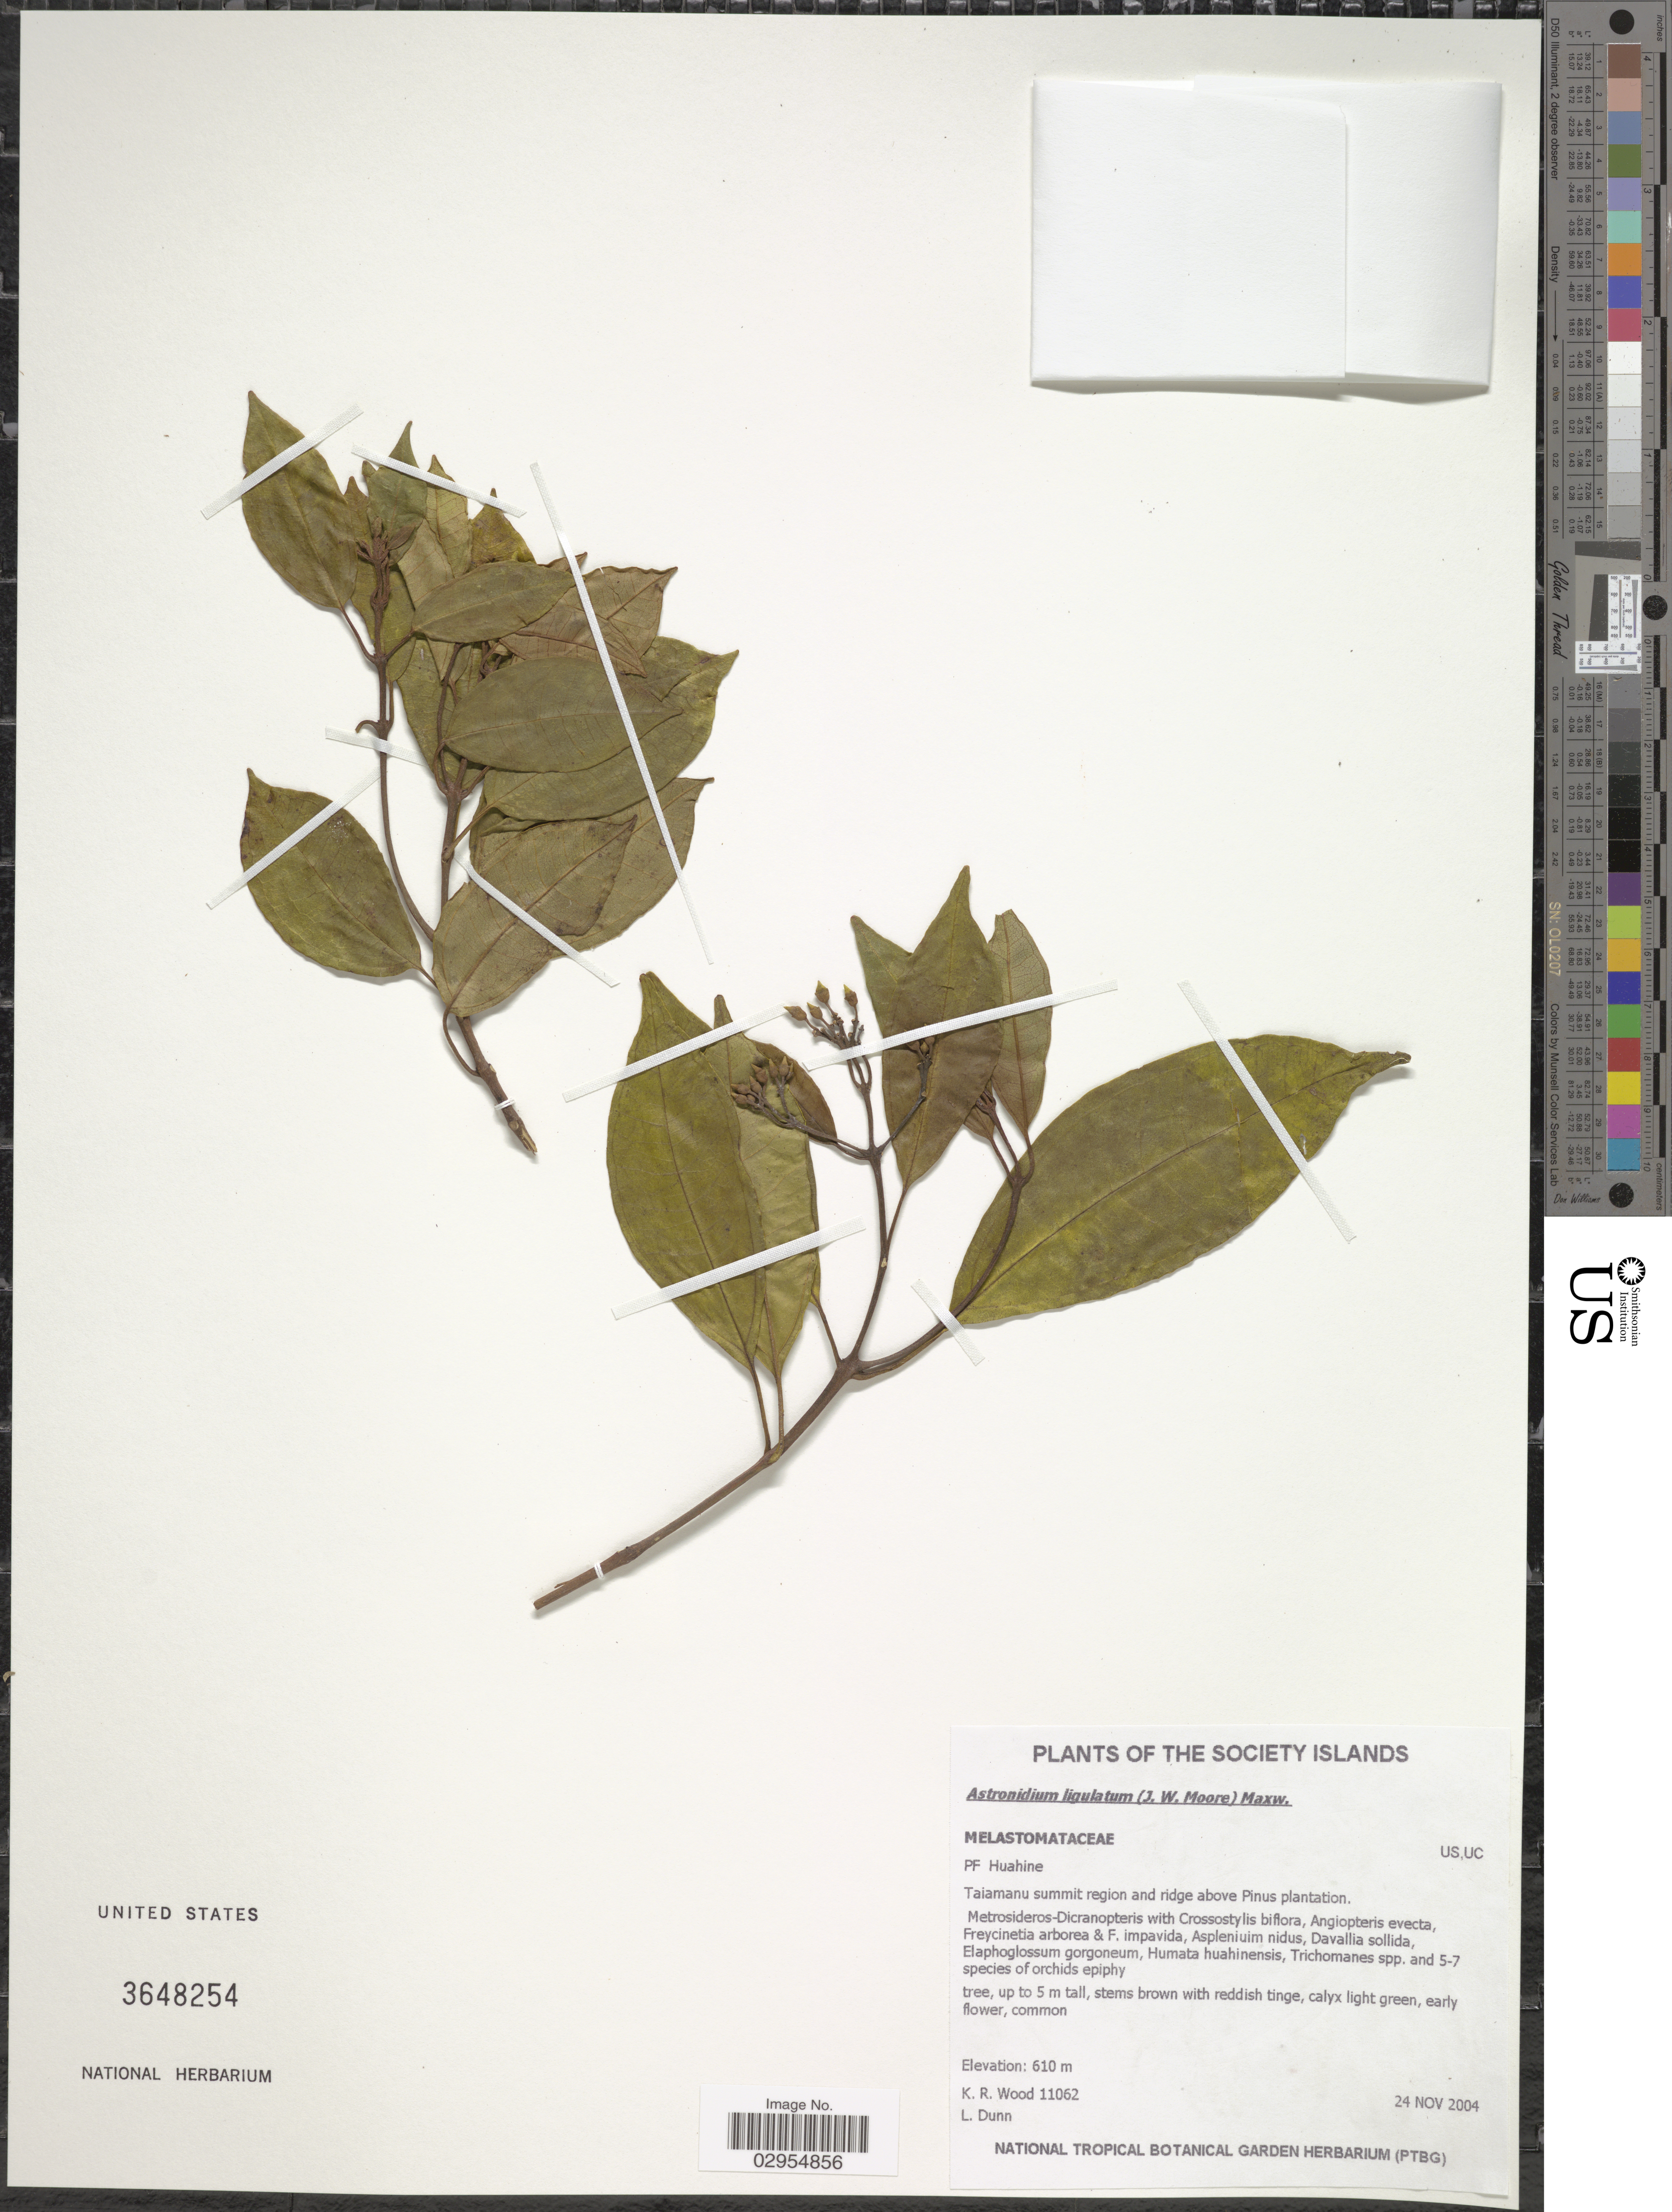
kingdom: Plantae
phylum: Tracheophyta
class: Magnoliopsida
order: Myrtales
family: Melastomataceae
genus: Astronidium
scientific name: Astronidium ligulatum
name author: J.F. Maxwell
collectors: K. R. Wood & L. Dunn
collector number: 11062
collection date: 2004-11-24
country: French Polynesia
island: Huahine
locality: The Society Islands. PF Huahine. Taiamanu summit region and ridge above Pinus plantation.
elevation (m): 610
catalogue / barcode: US 3648254